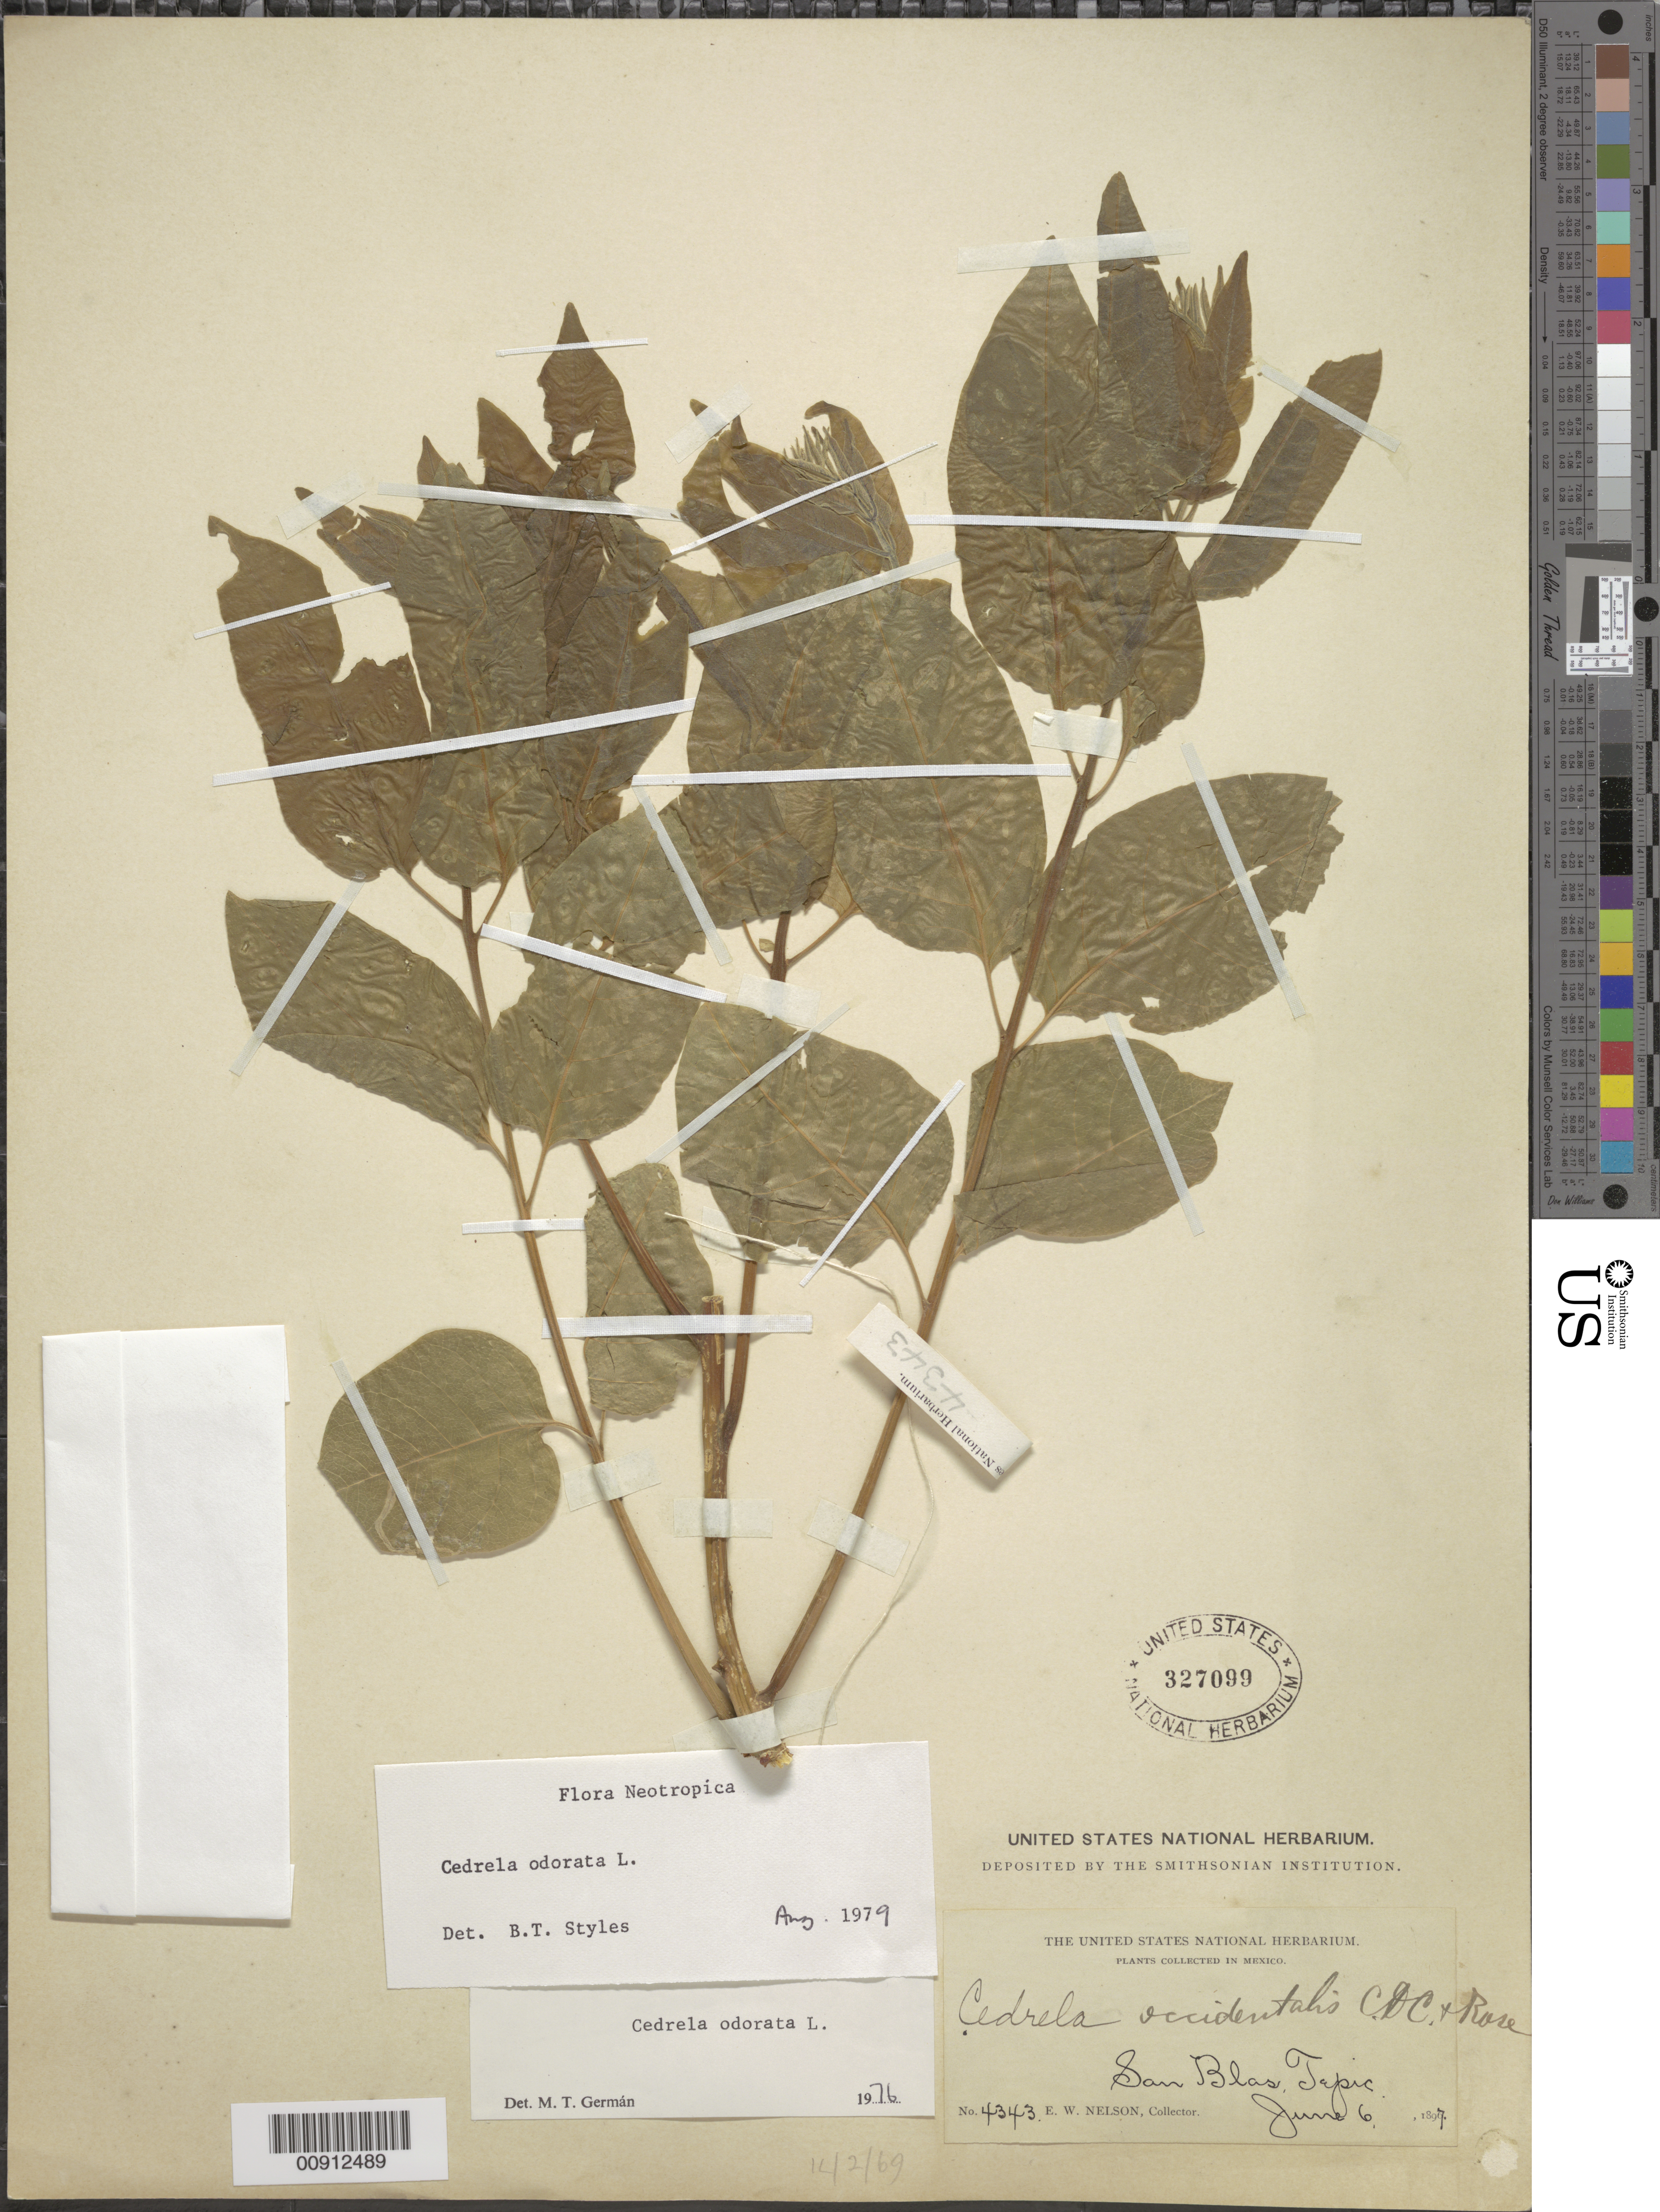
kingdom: Plantae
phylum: Tracheophyta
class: Magnoliopsida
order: Sapindales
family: Meliaceae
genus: Cedrela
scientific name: Cedrela odorata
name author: L.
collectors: E. W. Nelson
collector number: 4343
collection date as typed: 06 Jun 1897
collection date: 1897-06-06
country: Mexico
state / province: Nayarit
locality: San Blas, Tepic.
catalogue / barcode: US 327099